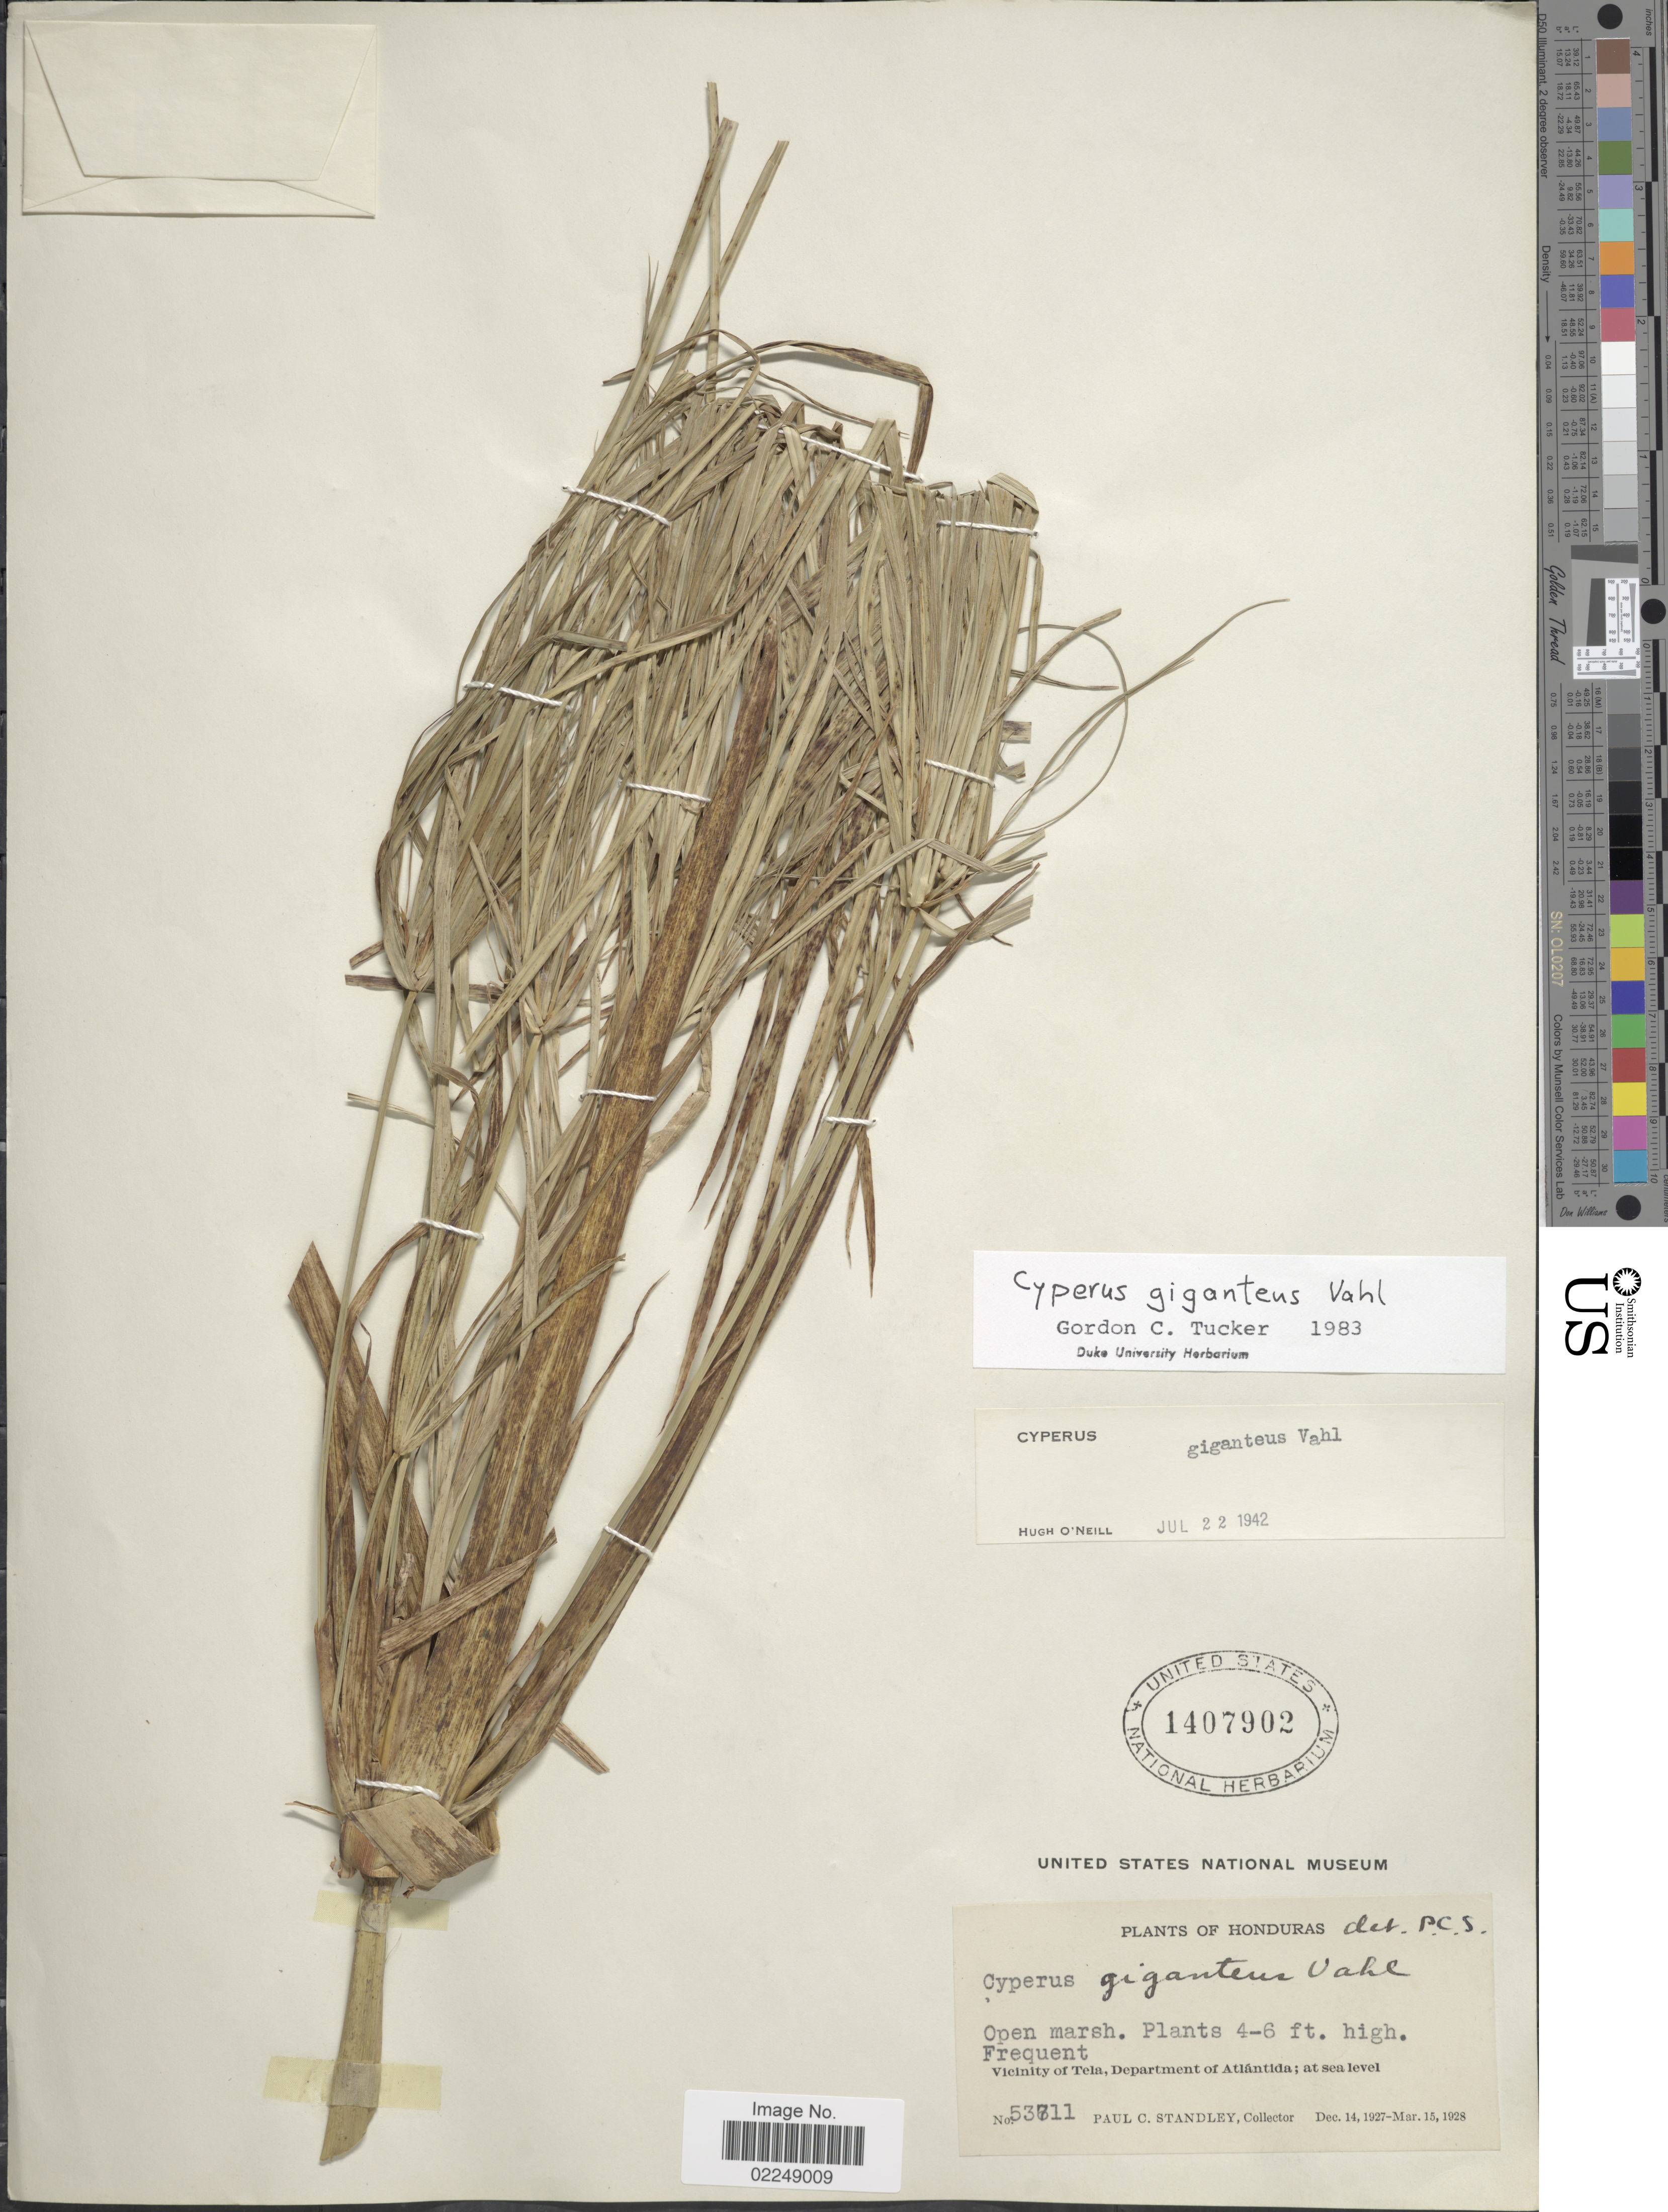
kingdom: Plantae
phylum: Tracheophyta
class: Liliopsida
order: Poales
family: Cyperaceae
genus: Cyperus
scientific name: Cyperus giganteus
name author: Vahl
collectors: P. C. Standley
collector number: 53711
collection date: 1927-12-14/1928-03-15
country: Honduras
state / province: Atlántida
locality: Vicinity of Tela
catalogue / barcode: US 1407902